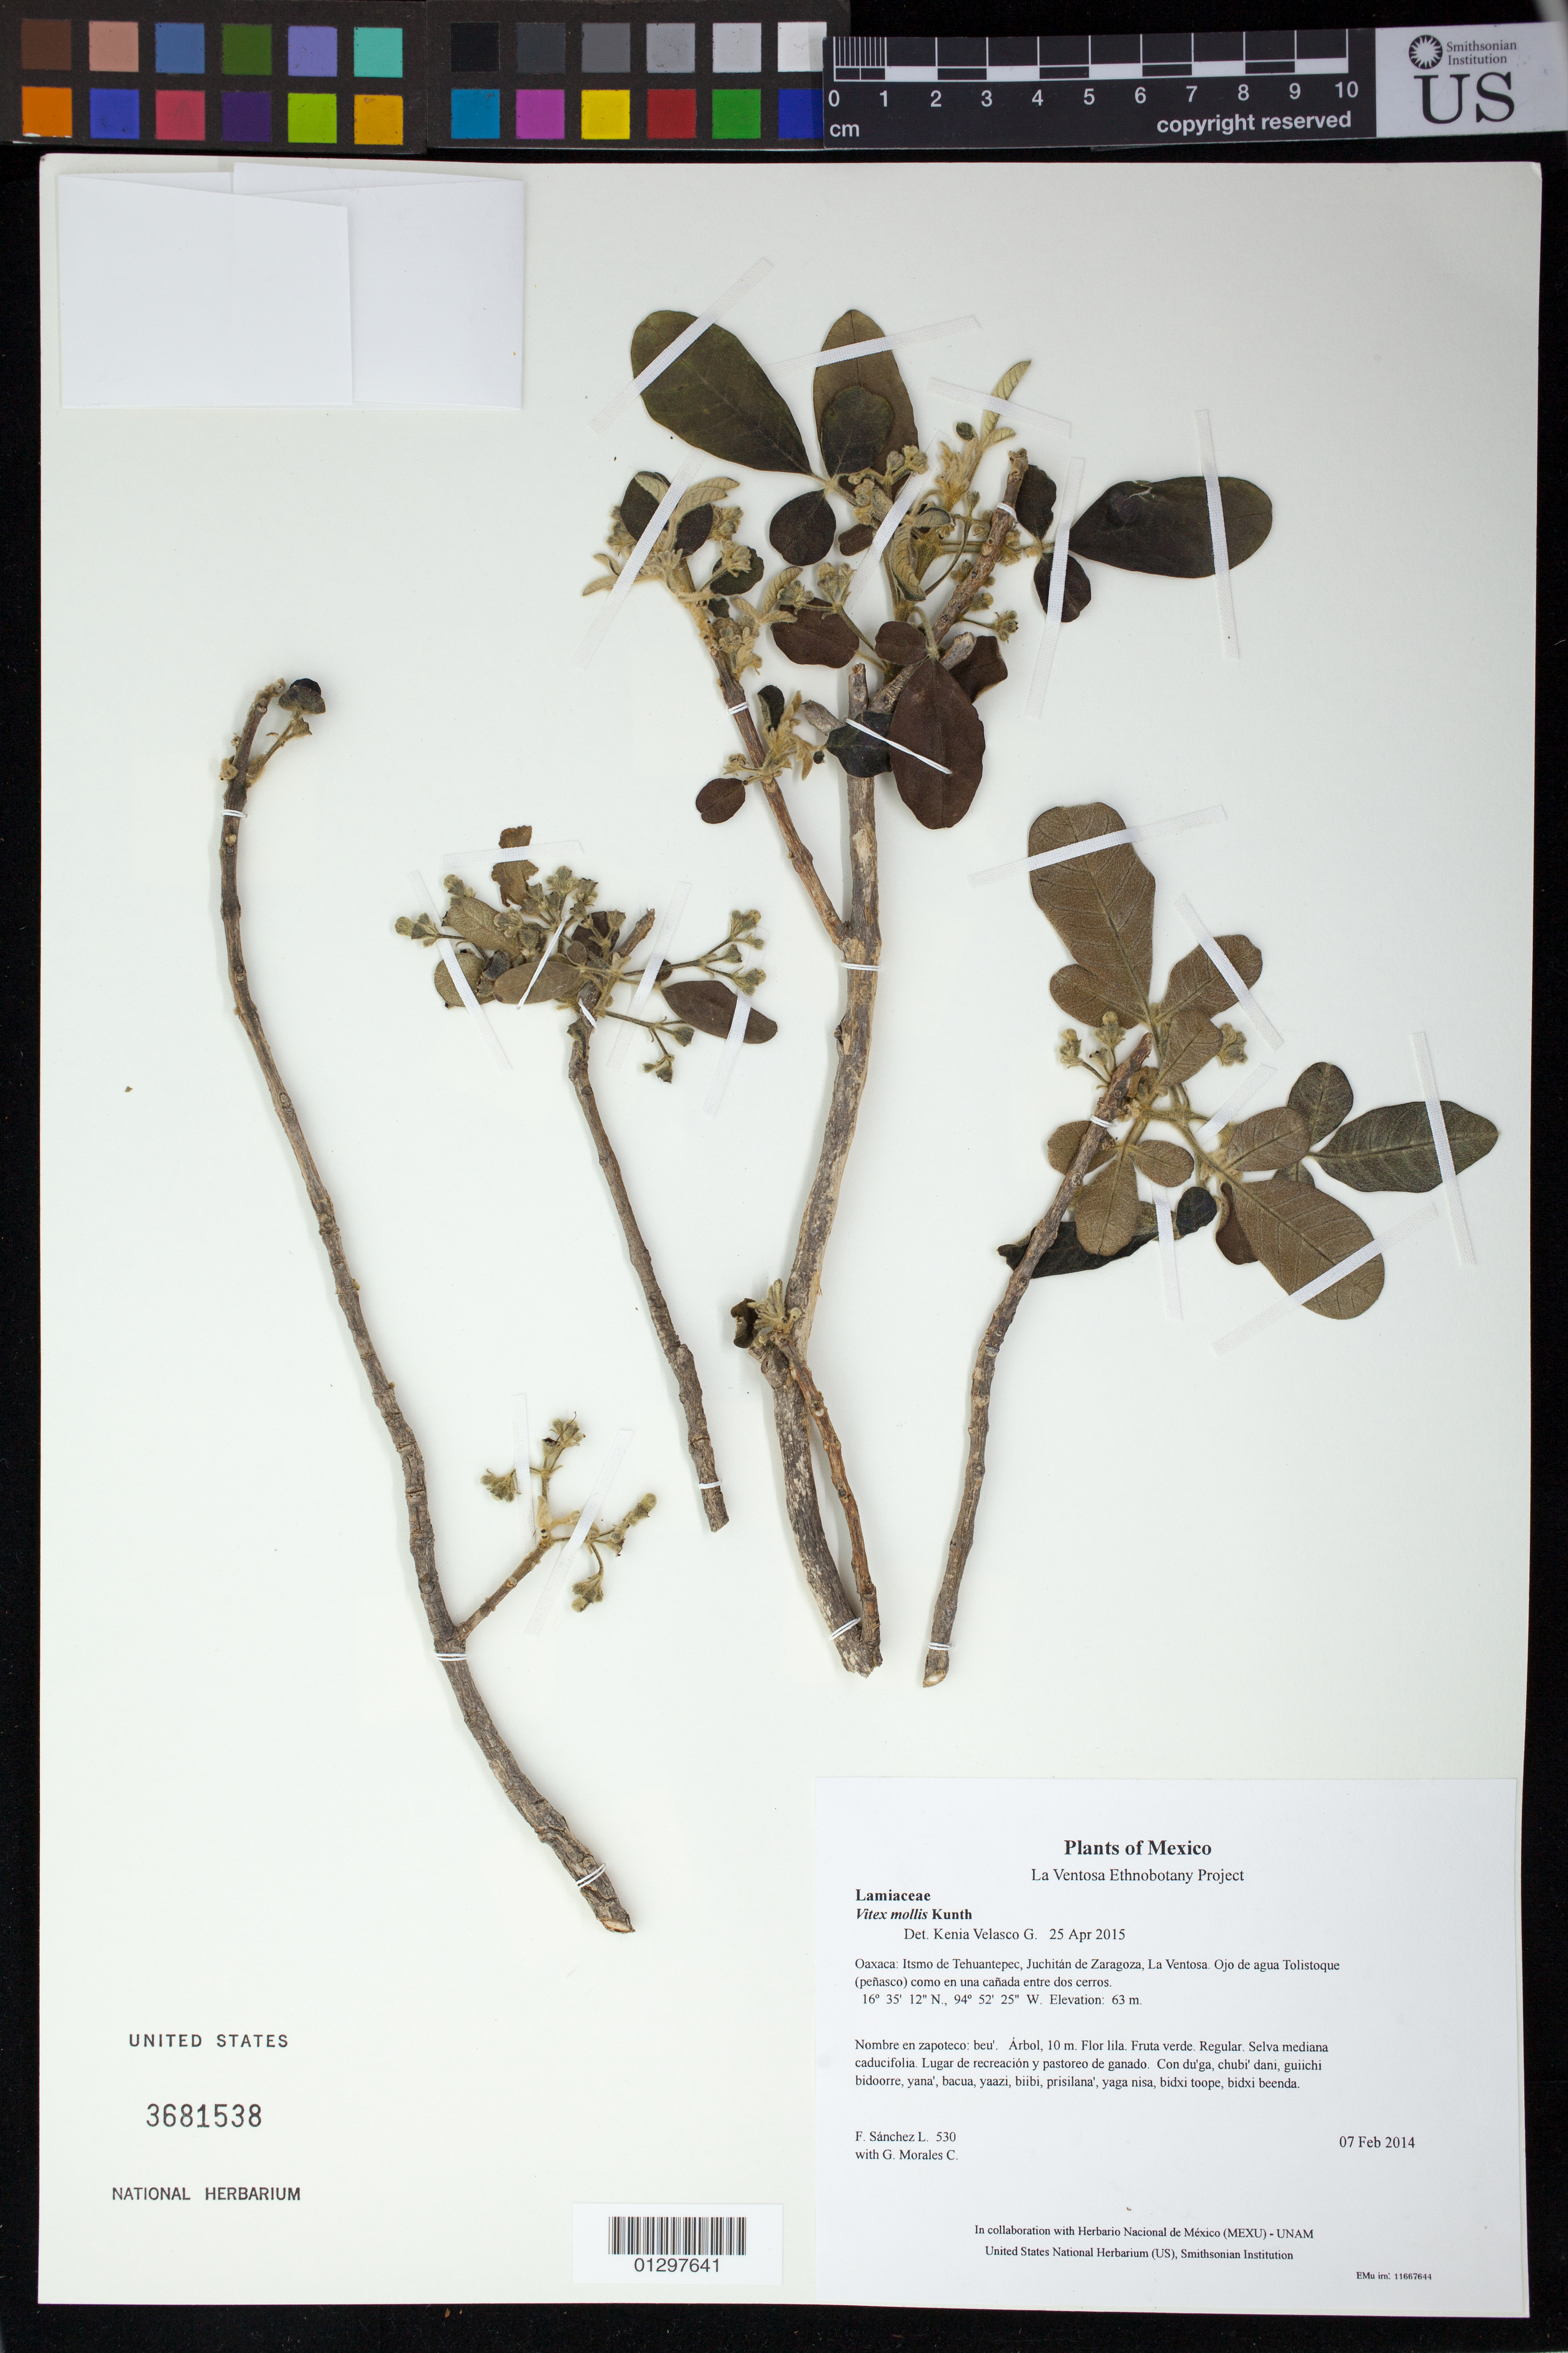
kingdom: Plantae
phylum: Tracheophyta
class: Magnoliopsida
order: Lamiales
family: Lamiaceae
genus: Vitex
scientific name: Vitex mollis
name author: Kunth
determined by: Velasco G., Kenia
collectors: F. Sánchez L. & G. Morales C.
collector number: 530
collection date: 2014-02-07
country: Mexico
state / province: Oaxaca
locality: Itsmo de Tehuantepec, Juchitán de Zaragoza, La Ventosa. Ojo de agua Tolistoque (peñasco) como en una cañada entre dos cerros.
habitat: Selva mediana caducifolia. Lugar de recreación y pastoreo de ganado.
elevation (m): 63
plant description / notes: JEBOT, MEXU, SERO, US; Yaga. 10 m. Guie' lila. Cuaananaxhi naga'. Nuu.; cereza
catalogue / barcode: US 3681538